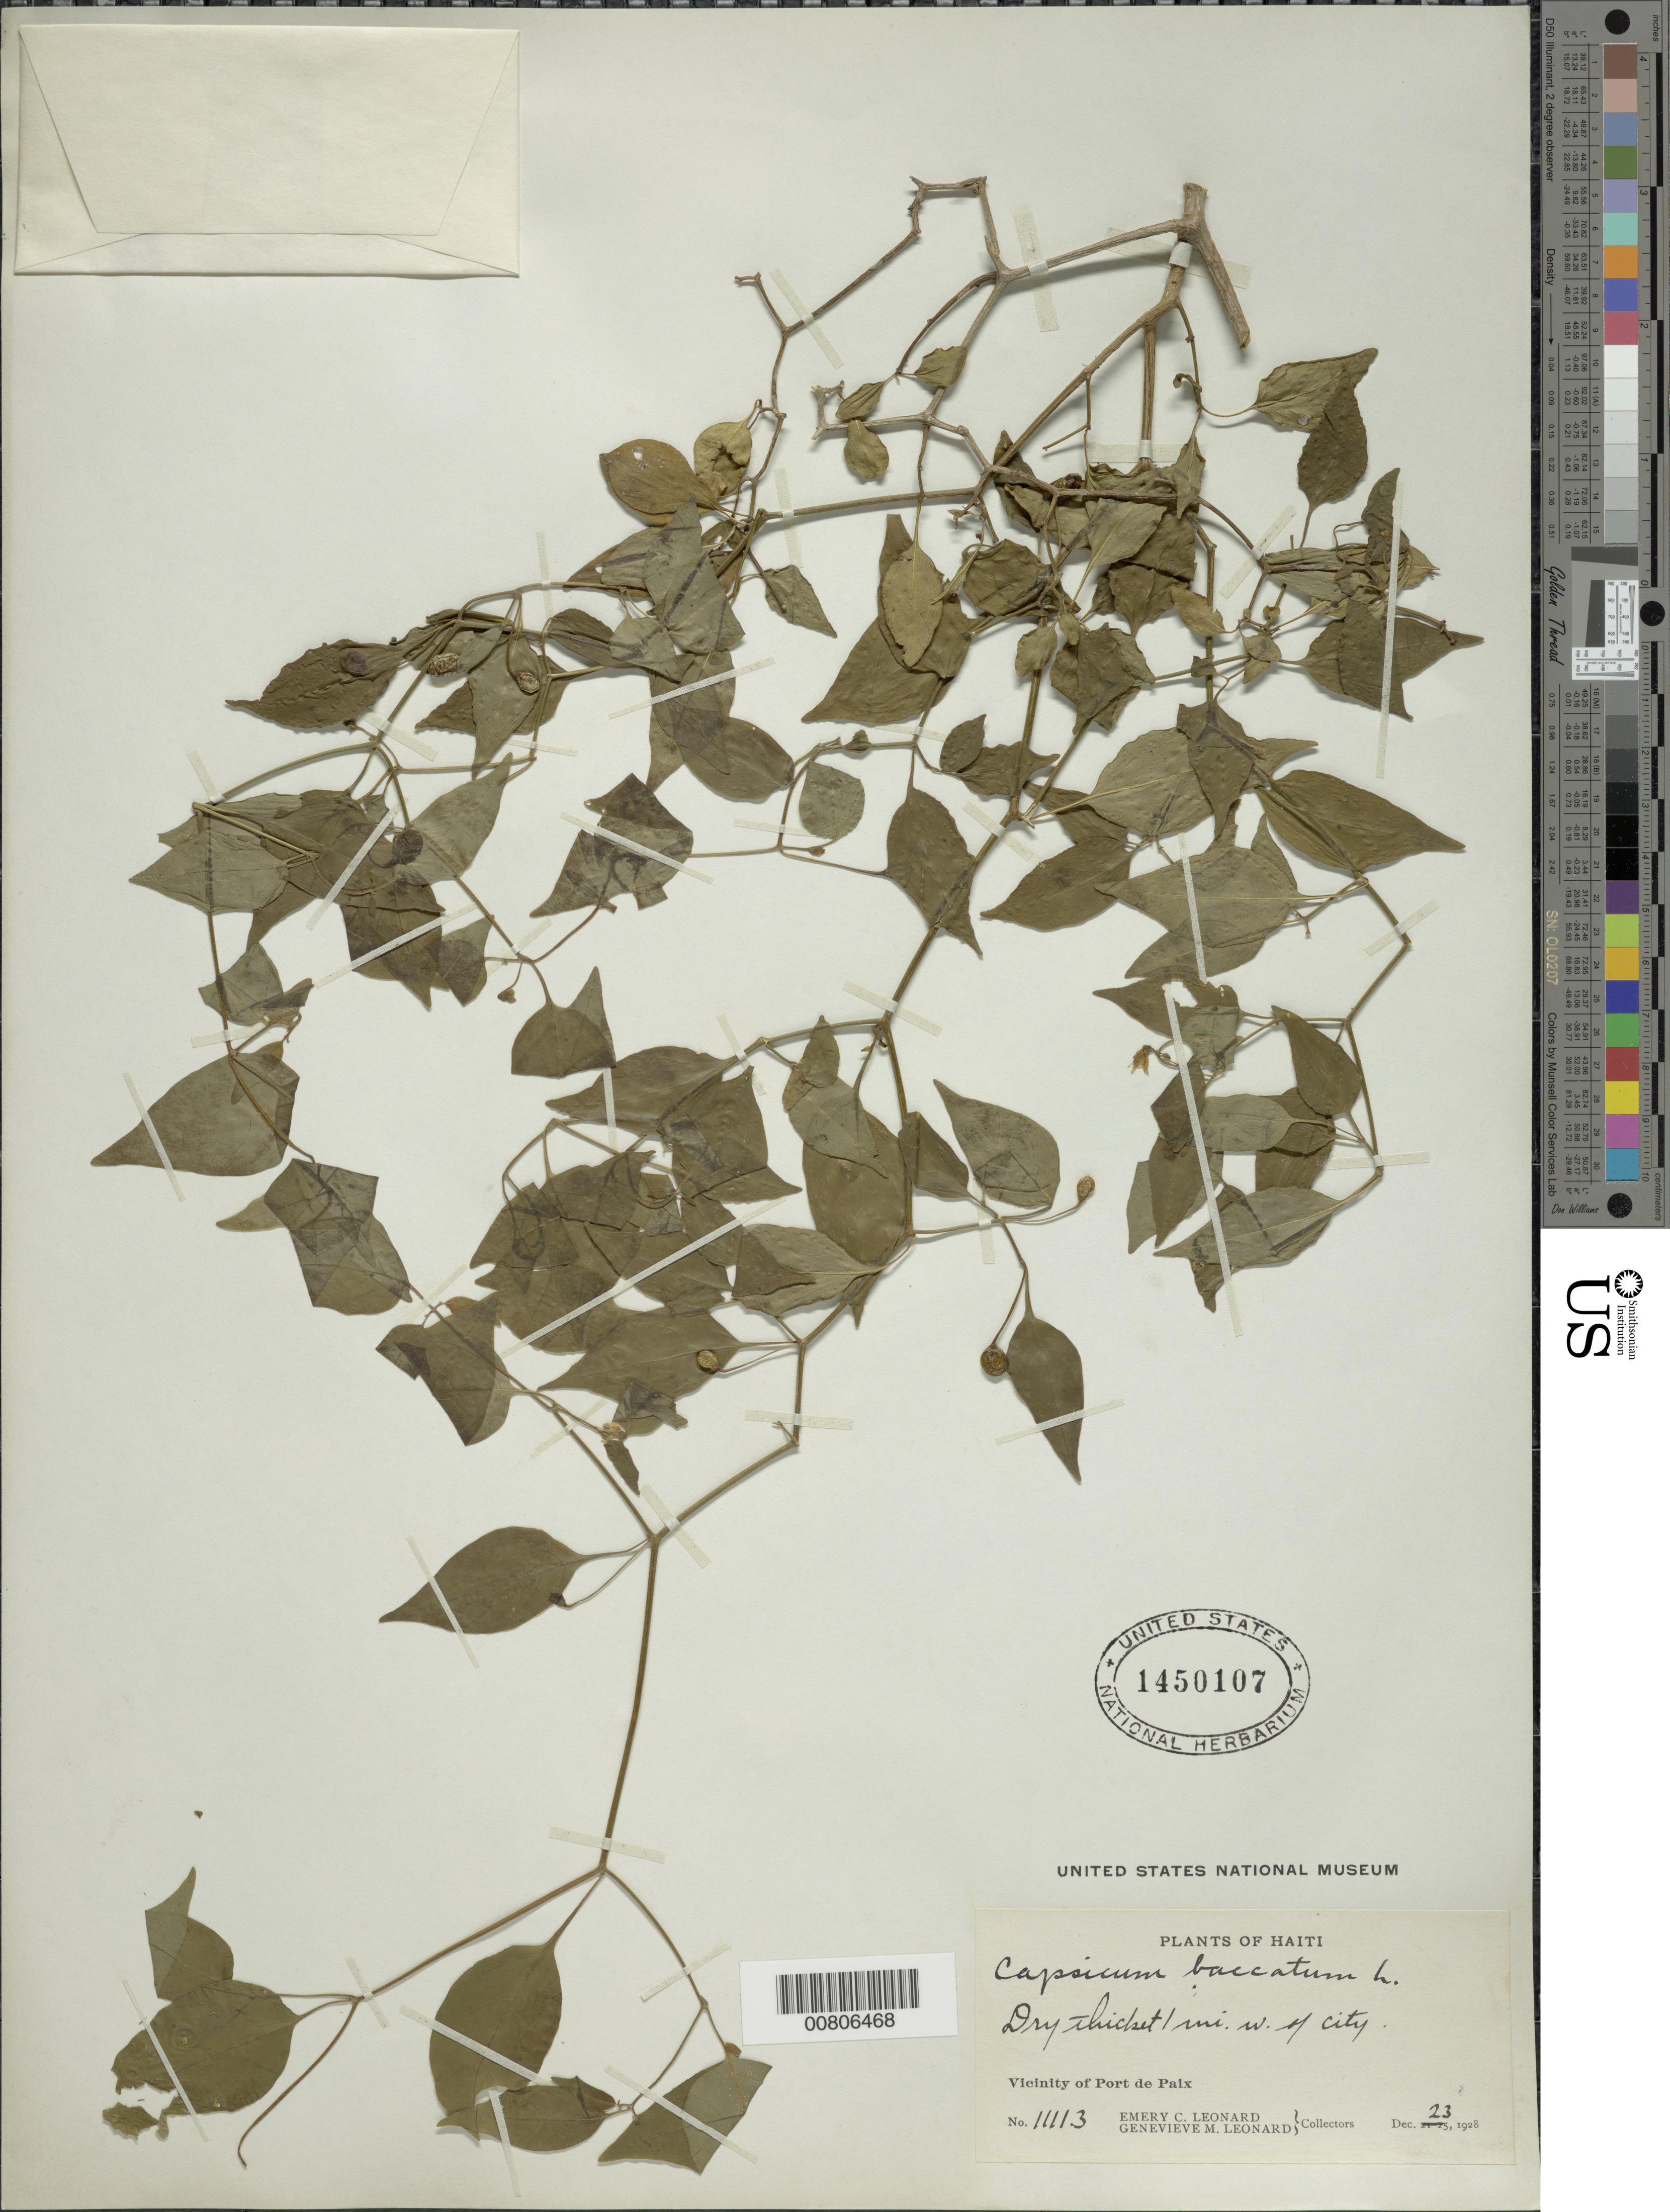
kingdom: Plantae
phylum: Tracheophyta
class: Magnoliopsida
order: Solanales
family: Solanaceae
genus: Capsicum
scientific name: Capsicum frutescens var. baccatum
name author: (L.) Irish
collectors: E. C. Leonard & G. M. Leonard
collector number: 11113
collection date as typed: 23 Dec 1928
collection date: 1928-12-23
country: Haiti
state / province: Nord-Ouest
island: Hispaniola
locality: Vicinity of Port de Paix, 1 mi W of city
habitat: Dry thicket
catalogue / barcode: US 1450107